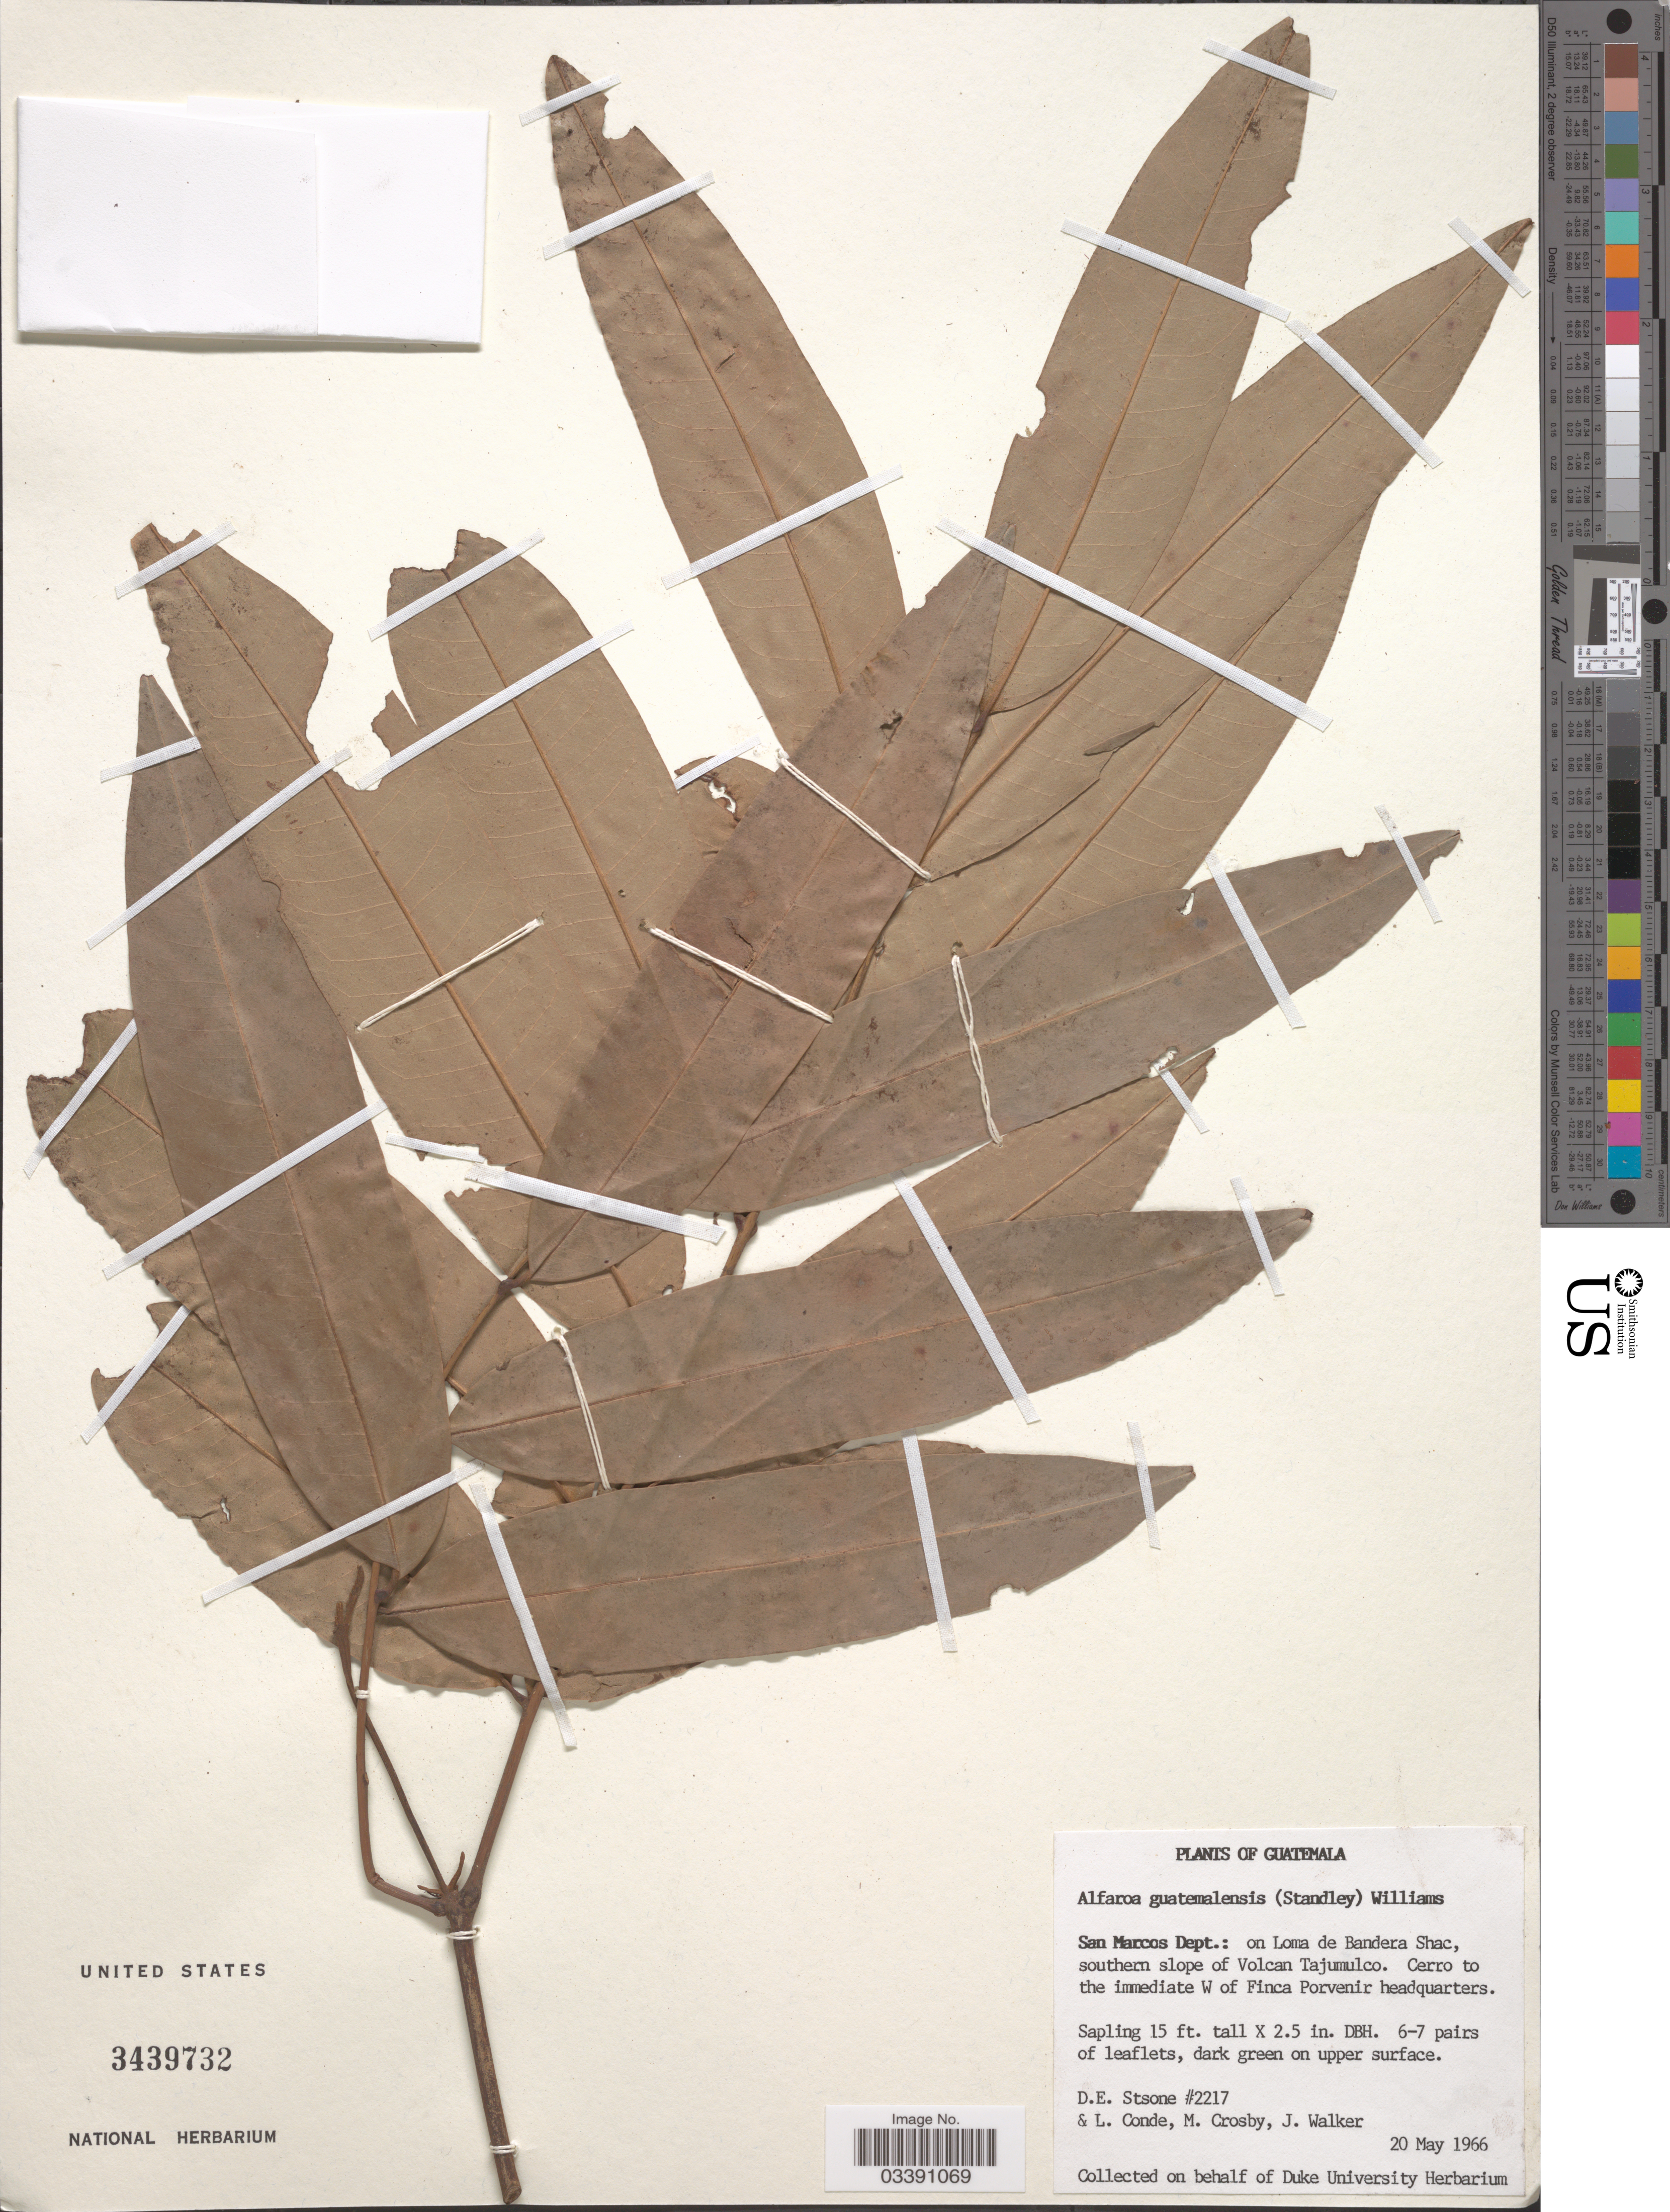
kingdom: Plantae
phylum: Tracheophyta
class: Magnoliopsida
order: Fagales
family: Juglandaceae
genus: Alfaroa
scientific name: Alfaroa guatemalensis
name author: (Standl.) L.O. Williams & Ant. Molina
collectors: D. E. Stone, L. Conde, M. Crosby & J. Walker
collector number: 2217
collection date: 1966-05-20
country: Guatemala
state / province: San Marcos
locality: San Marcos Dept.: on Loma de Bandera Shac, southern slope of Volcan Tajumulco. Cerro to the immediate W of Finca Porvenir headquarters.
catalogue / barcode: US 3439732